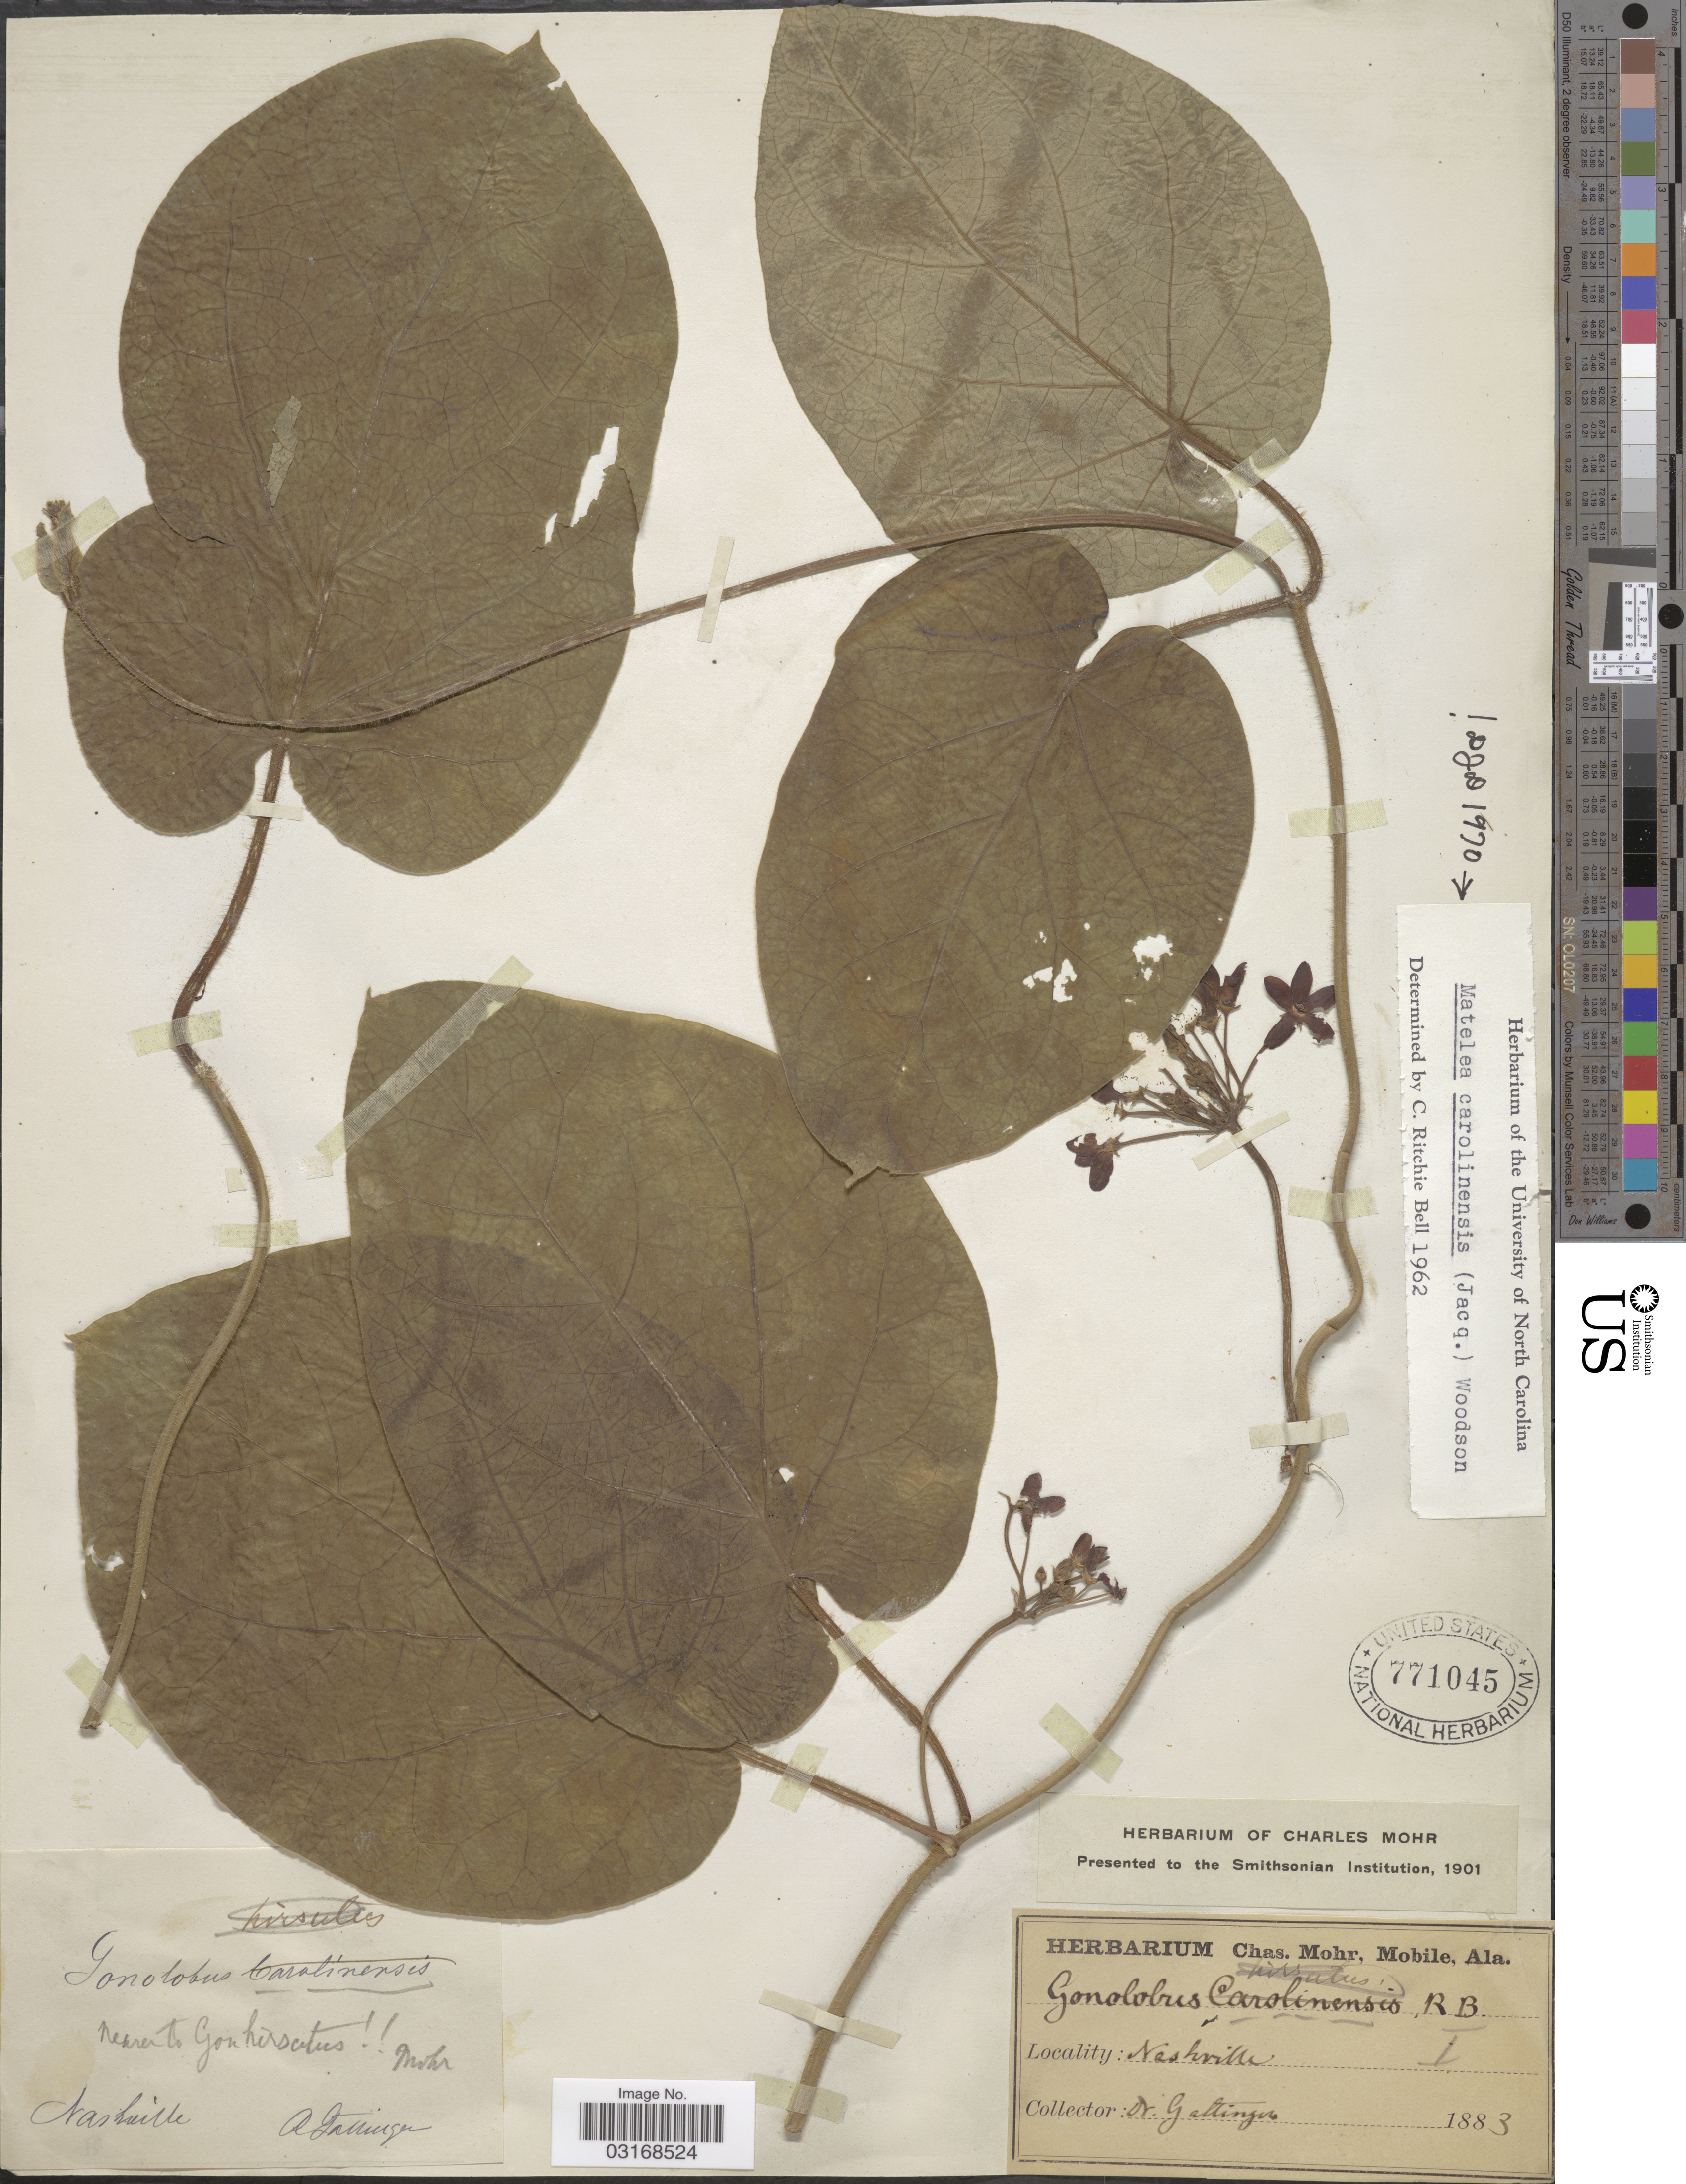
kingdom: Plantae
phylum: Tracheophyta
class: Magnoliopsida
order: Gentianales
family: Apocynaceae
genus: Matelea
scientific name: Matelea carolinensis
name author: (Jacq.) Woodson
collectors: A. Gattinger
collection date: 1883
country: United States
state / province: Alabama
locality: Nashville.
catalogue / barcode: US 771045